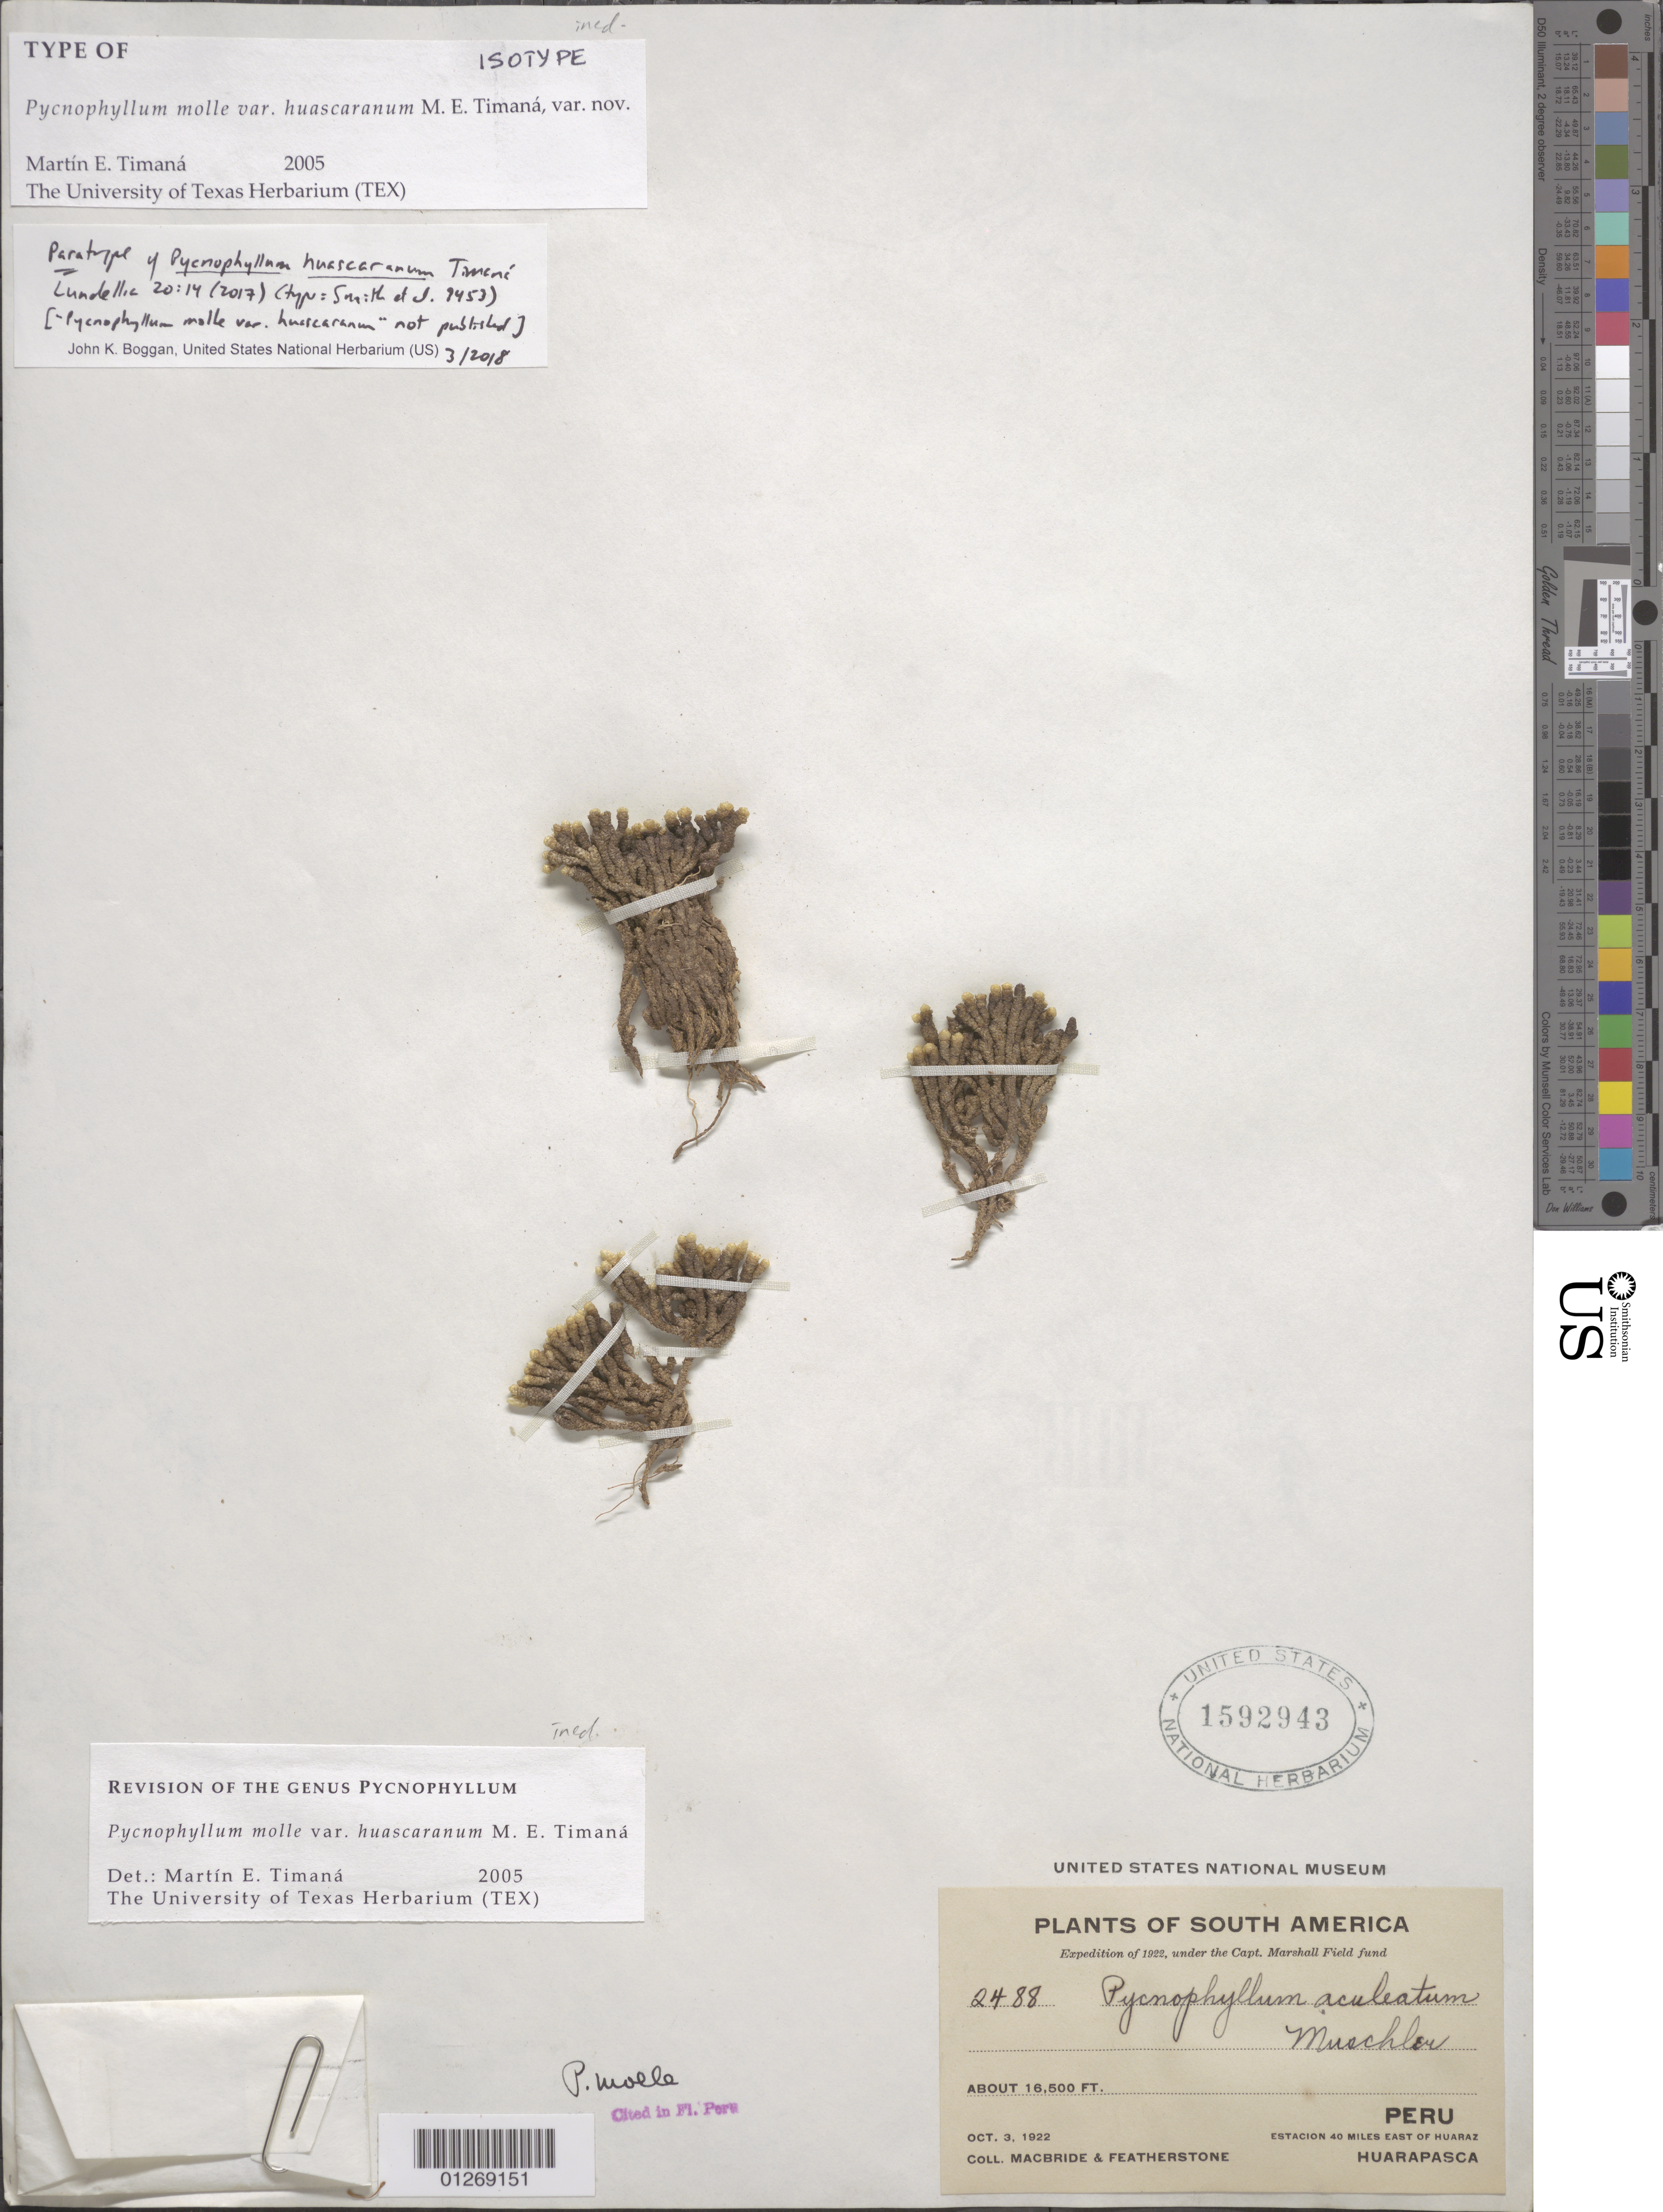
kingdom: Plantae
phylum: Tracheophyta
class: Magnoliopsida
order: Caryophyllales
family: Caryophyllaceae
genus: Pycnophyllum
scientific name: Pycnophyllum huascaranum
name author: Timaná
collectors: J. F. Macbride & W. Featherstone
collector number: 2488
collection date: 1922-10-03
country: Peru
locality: Estacion 40 miles east of Huaraz, Huarapasca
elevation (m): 4877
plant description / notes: Specimen annotated by M.E. Timaná (2005) as isotype of Pycnophyllum molle var. huascaranum Timaná, var. nov. Not a type, name not published (taxon eventually published as species Pycnophyllum huascaranum Timaná but this collection as paratype)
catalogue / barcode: US 1592943